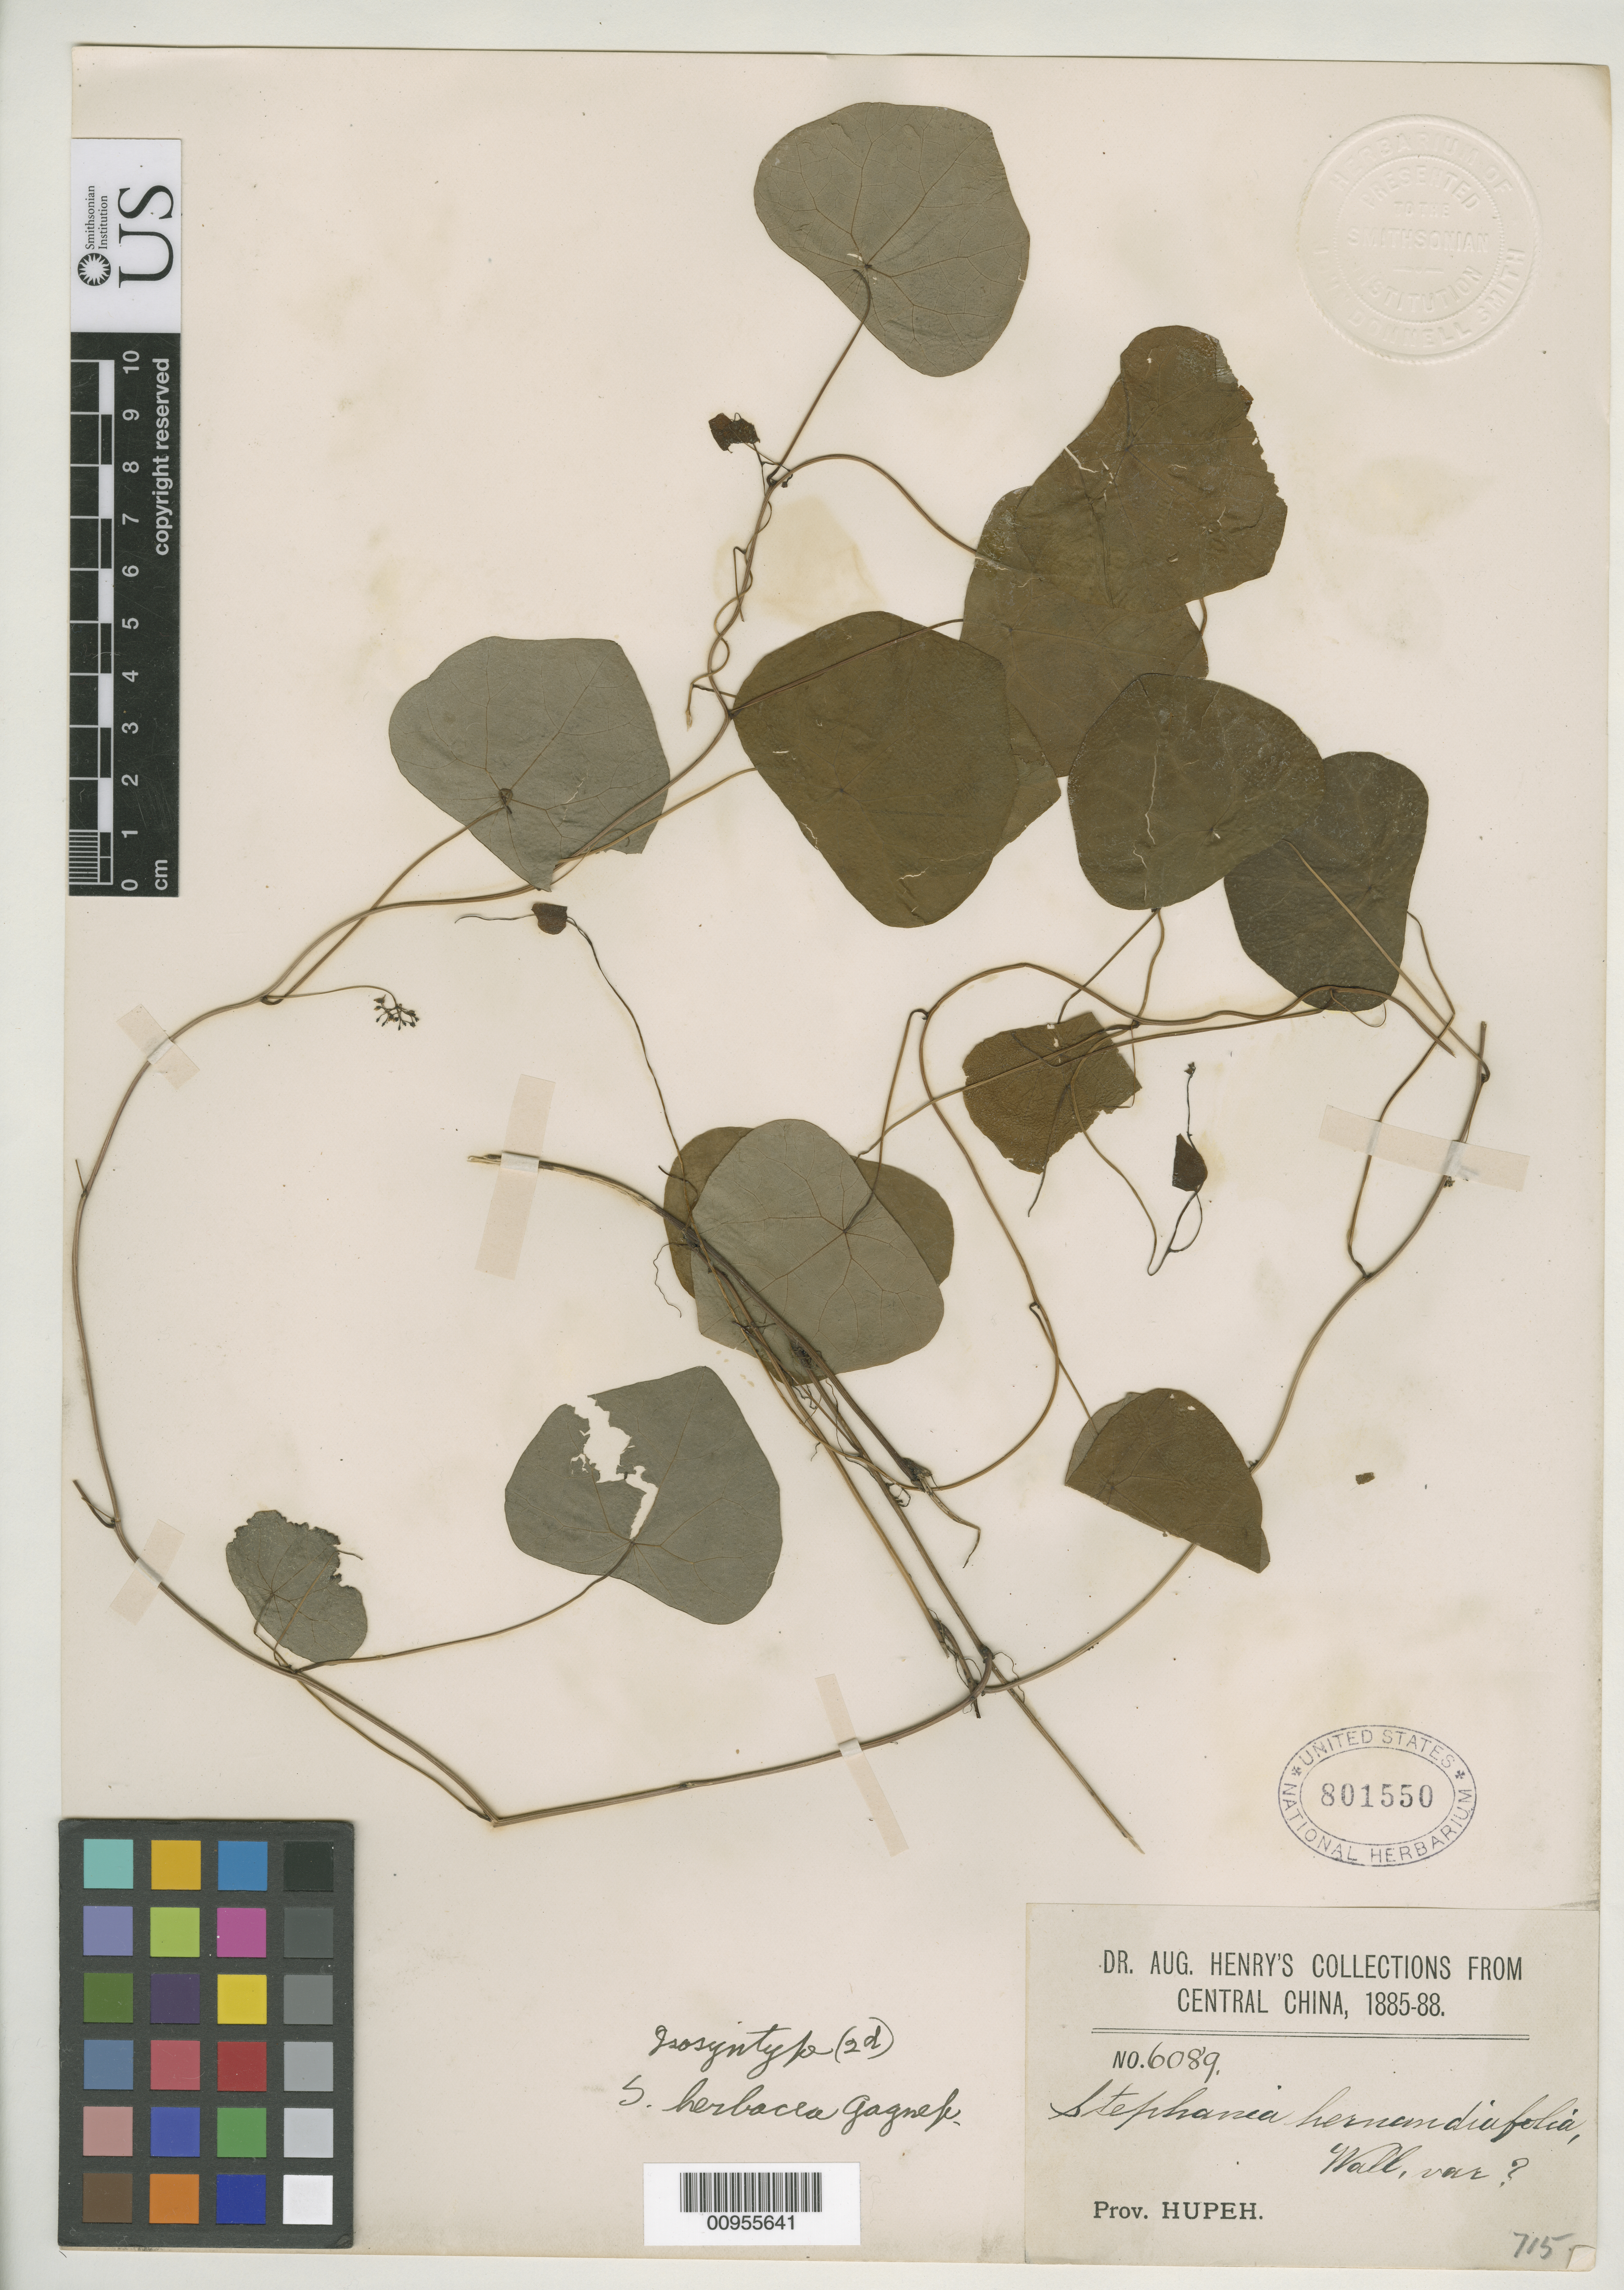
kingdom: Plantae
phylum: Tracheophyta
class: Magnoliopsida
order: Ranunculales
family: Menispermaceae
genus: Stephania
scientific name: Stephania herbacea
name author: Gagnep.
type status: Isosyntype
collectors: A. Henry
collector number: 6089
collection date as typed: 1885 to -- --- 1888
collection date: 1885/1888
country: China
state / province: Hubei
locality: Prov. Hupeh. [protologue, "Houpé: Yi-chang"]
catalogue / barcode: US 801550